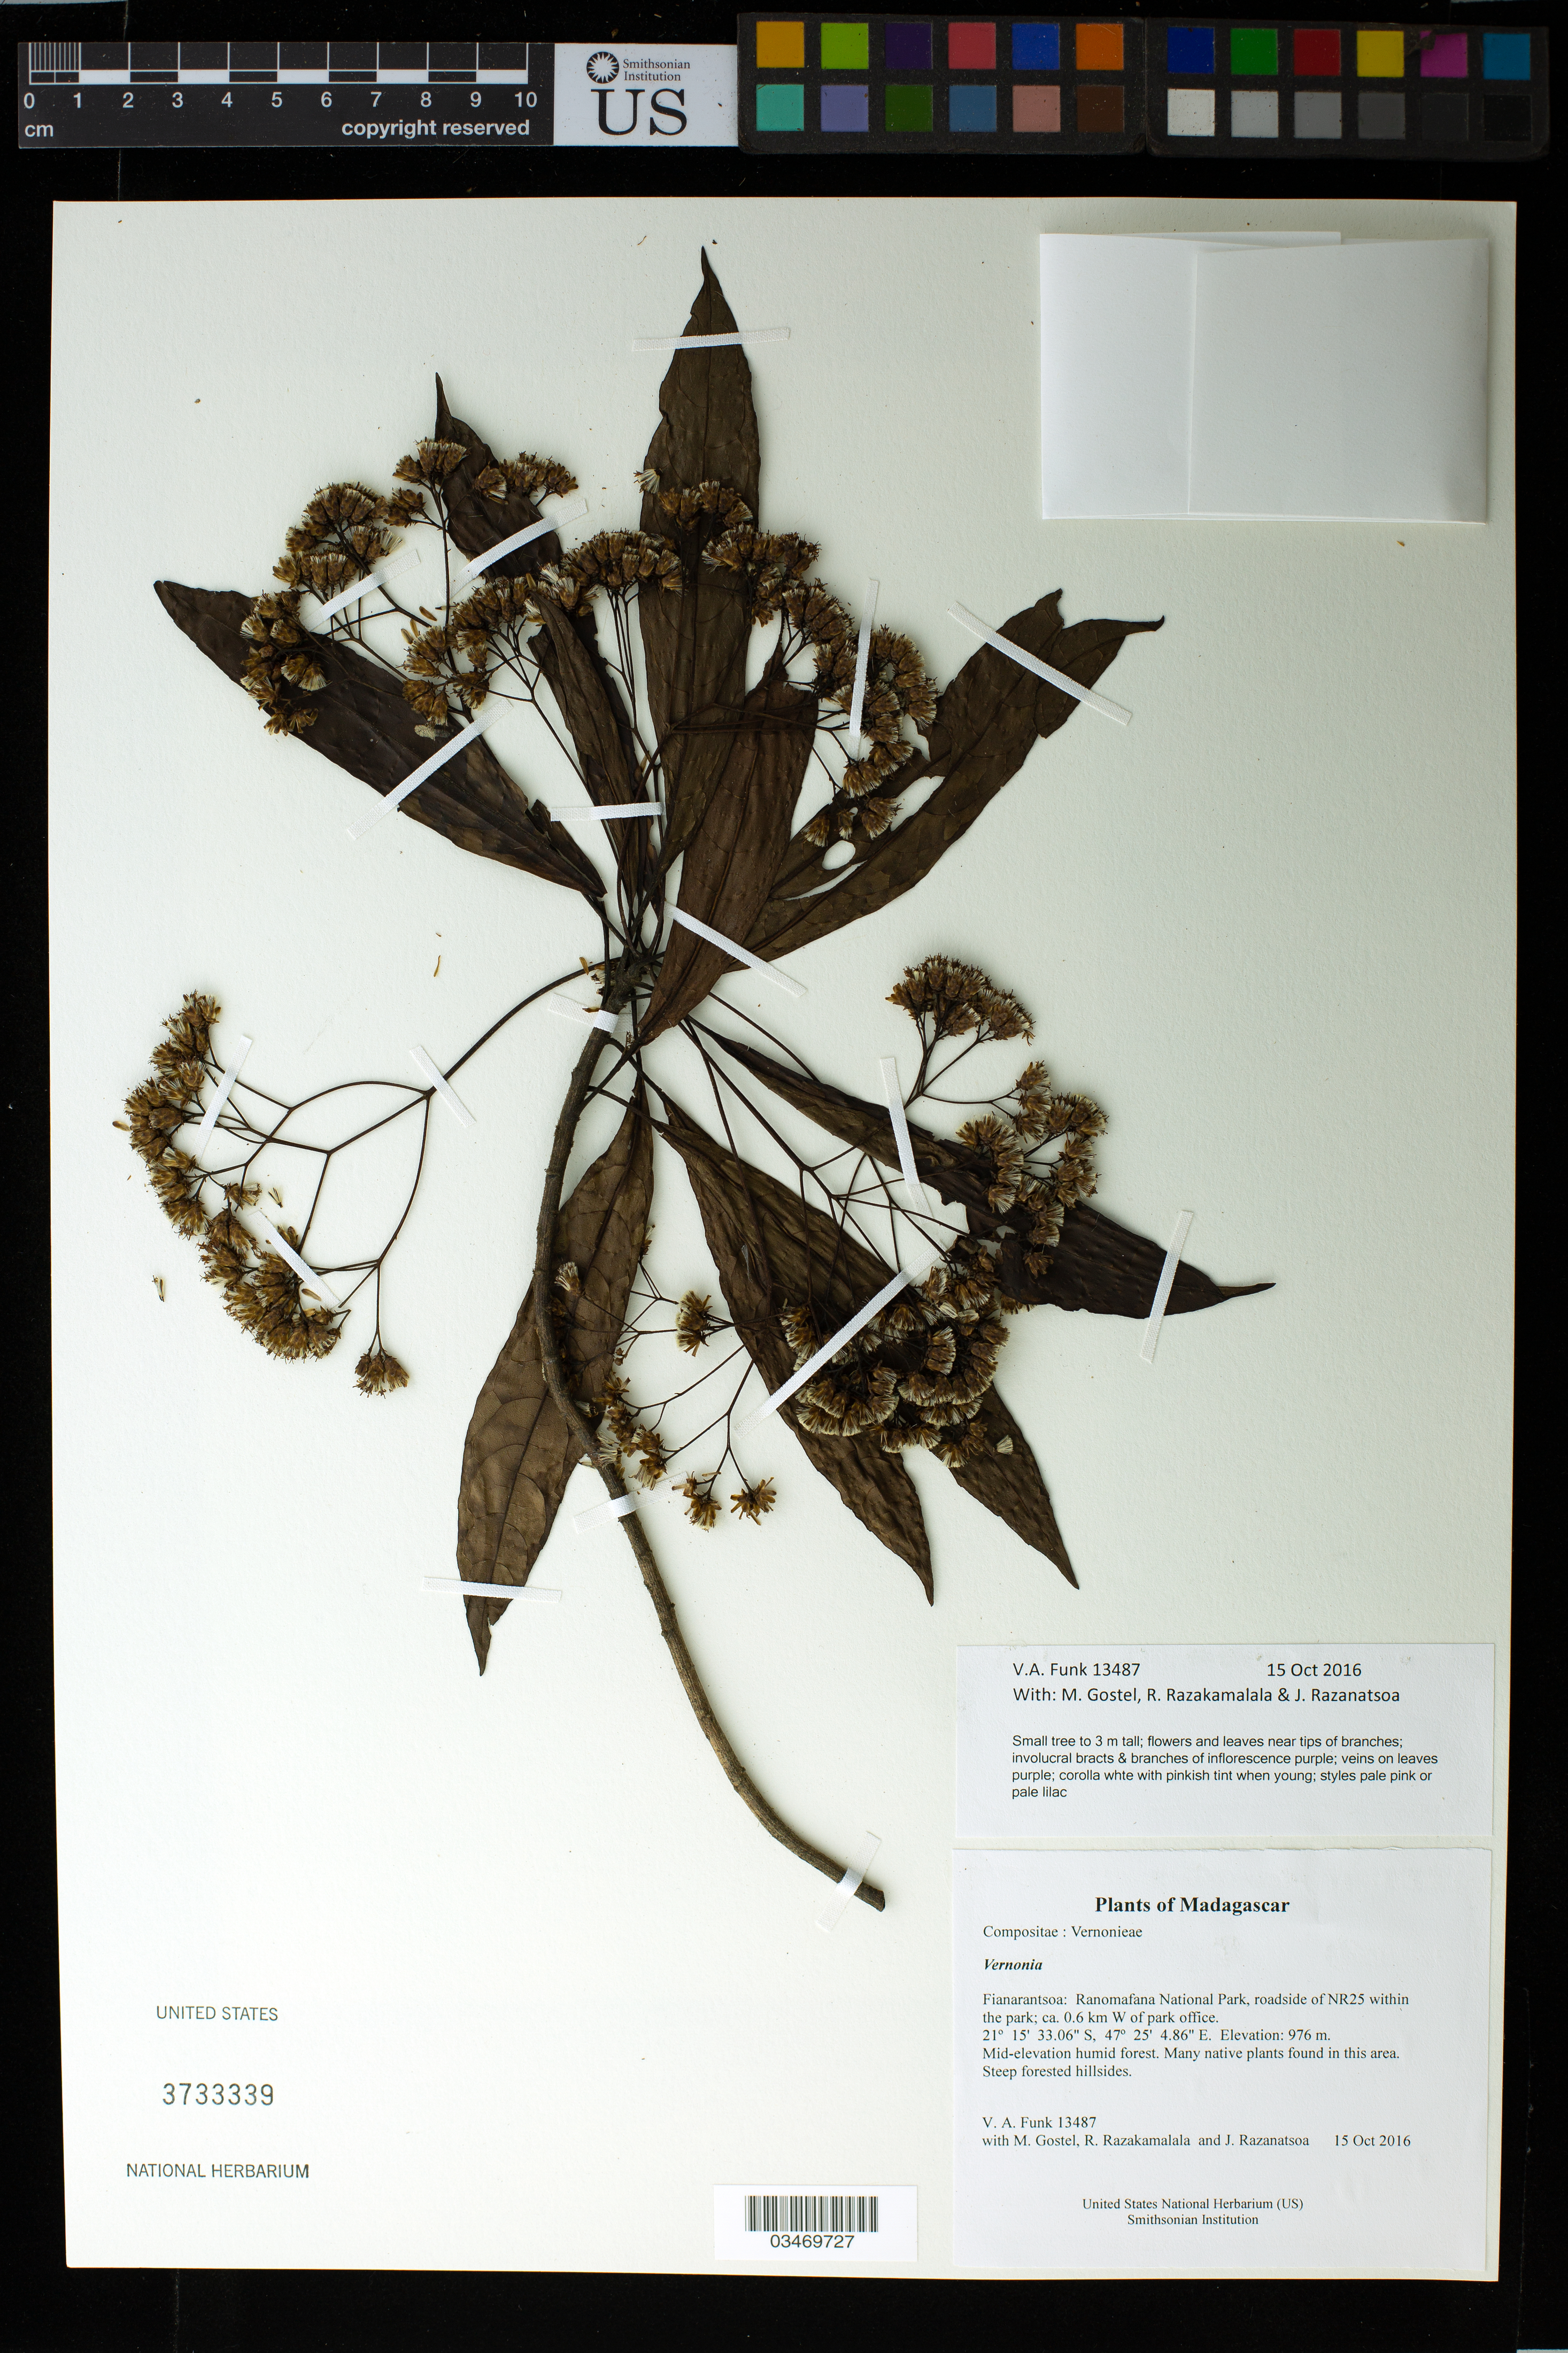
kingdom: Plantae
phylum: Tracheophyta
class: Magnoliopsida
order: Asterales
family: Asteraceae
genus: Vernonia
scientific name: Vernonia sp.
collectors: M. R. Gostel, R. Razakamalala & J. Razanatsoa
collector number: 13487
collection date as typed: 15 Oct 2016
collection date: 2016-10-15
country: Madagascar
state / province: Vatovavy Fitovinany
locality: Ranomafana National Park, roadside of NR25 within the park; ca. 0.6 km W of park office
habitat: Mid-elevation humid forest. Many native plants found in this area. Steep forested hillsides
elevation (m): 976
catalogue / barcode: US 3733339